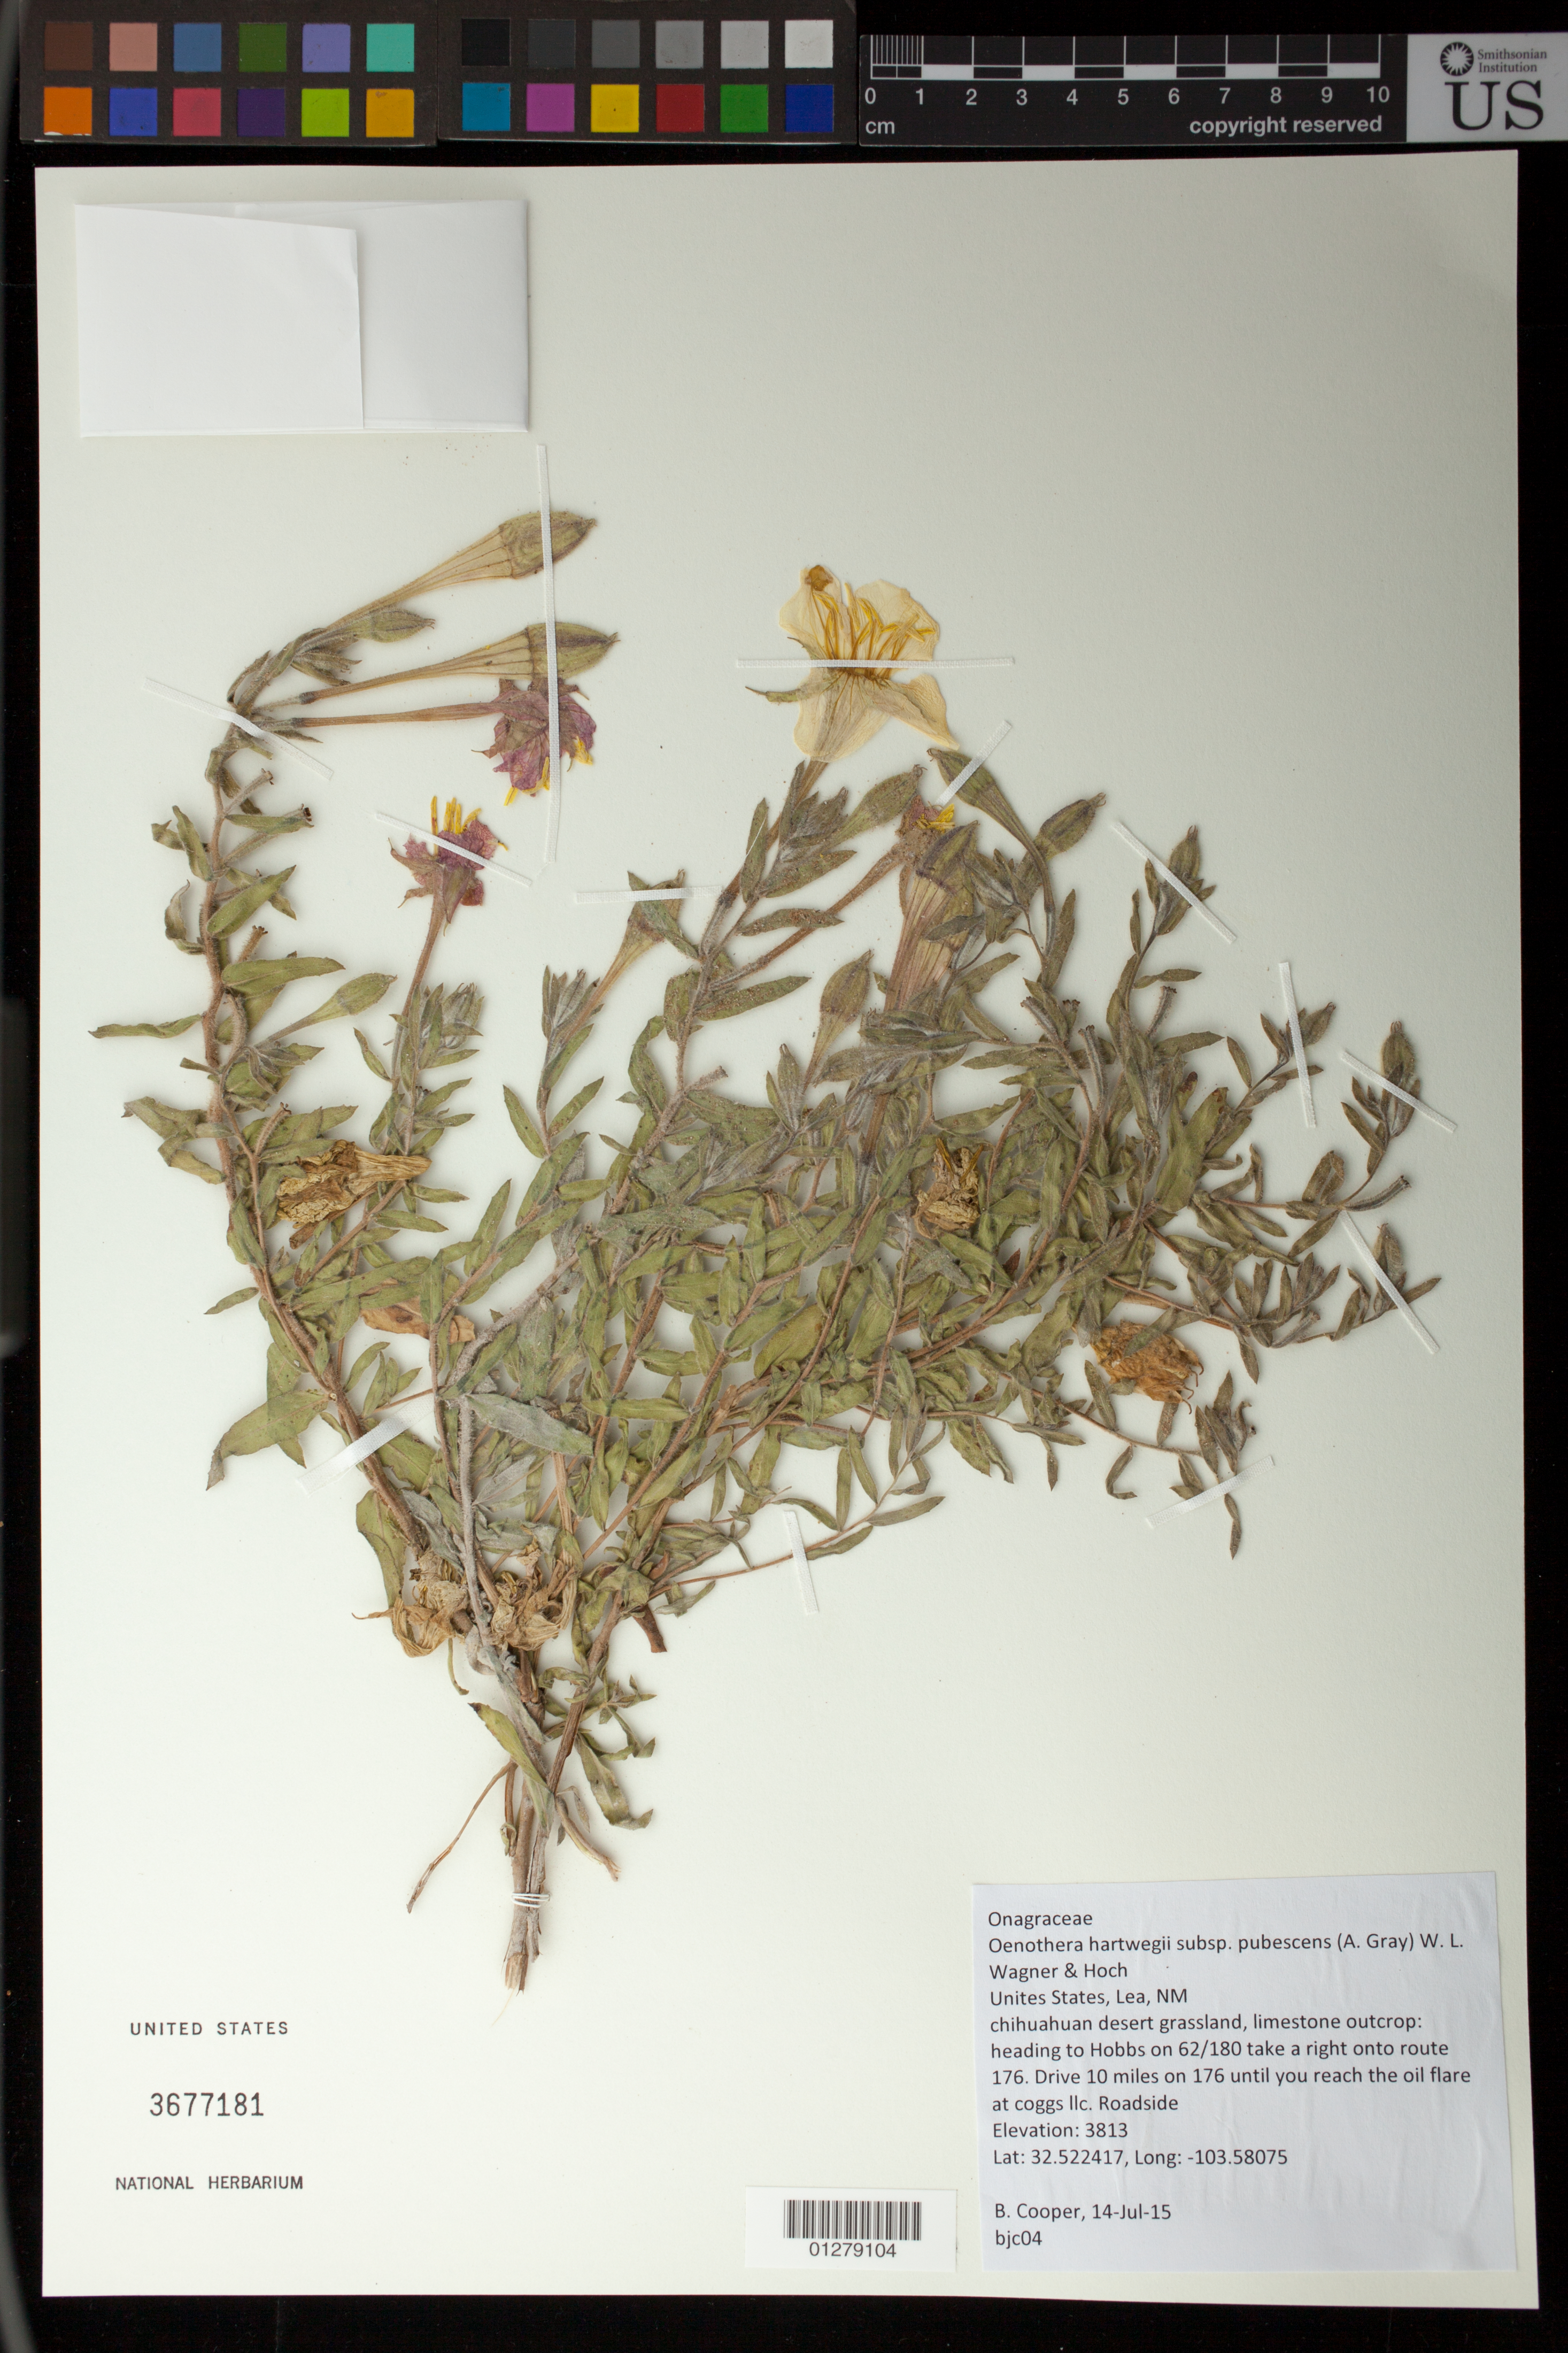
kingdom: Plantae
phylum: Tracheophyta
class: Magnoliopsida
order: Myrtales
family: Onagraceae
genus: Oenothera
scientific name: Oenothera hartwegii subsp. pubescens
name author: (A. Gray) W.L. Wagner & Hoch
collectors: B. J. Cooper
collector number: BJC 04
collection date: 2015-07-14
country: United States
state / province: New Mexico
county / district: Lea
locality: From 62/180 take 176 east for 10 miles. Roadside on 176 at oil flare of Coggs llc.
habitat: Chihuahuan desert grassland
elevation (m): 3813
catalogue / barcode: US 3677181